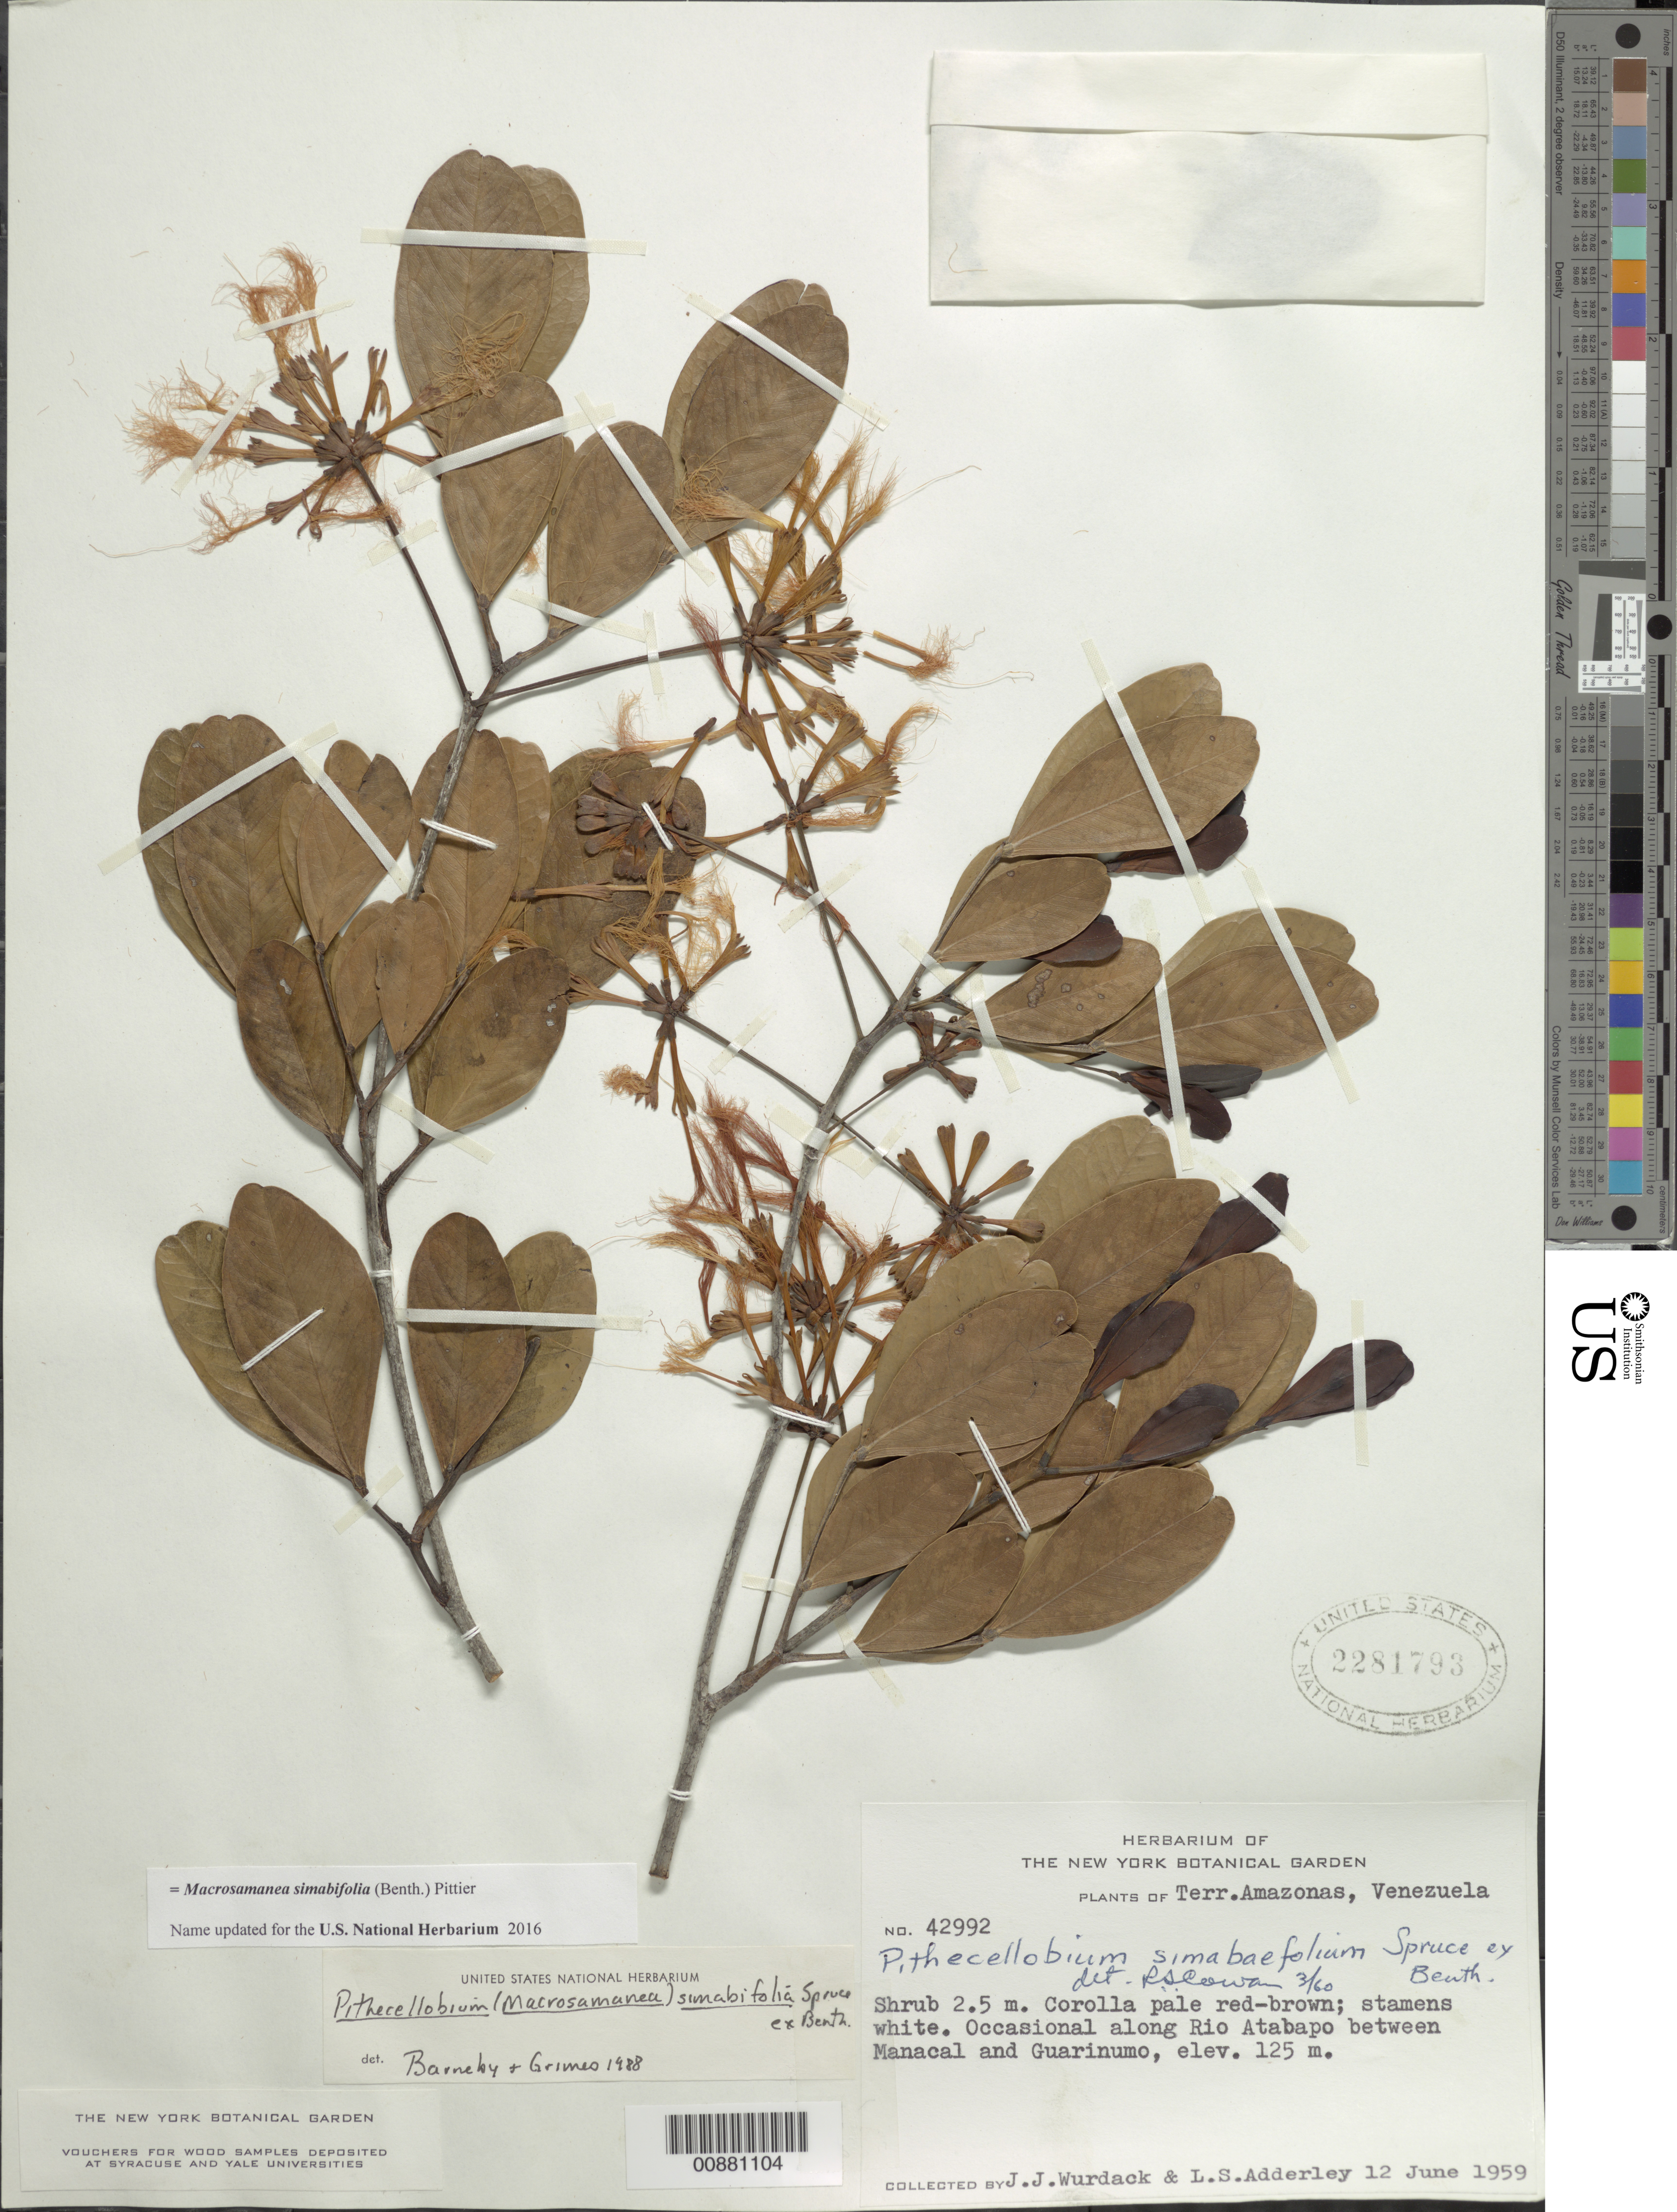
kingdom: Plantae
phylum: Tracheophyta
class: Magnoliopsida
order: Fabales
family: Fabaceae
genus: Macrosamanea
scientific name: Macrosamanea simabifolia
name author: (Spruce ex Benth.) Pittier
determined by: Barneby, R. C.; Grimes, J. W.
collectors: J. J. Wurdack & L. S. Adderley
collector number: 42992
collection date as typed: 12-Jun-59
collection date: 1959-06-12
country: Venezuela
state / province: Amazonas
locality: Río Atabapo, between Manacal and Guarinumo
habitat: Along river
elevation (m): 125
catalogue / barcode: US 2281793